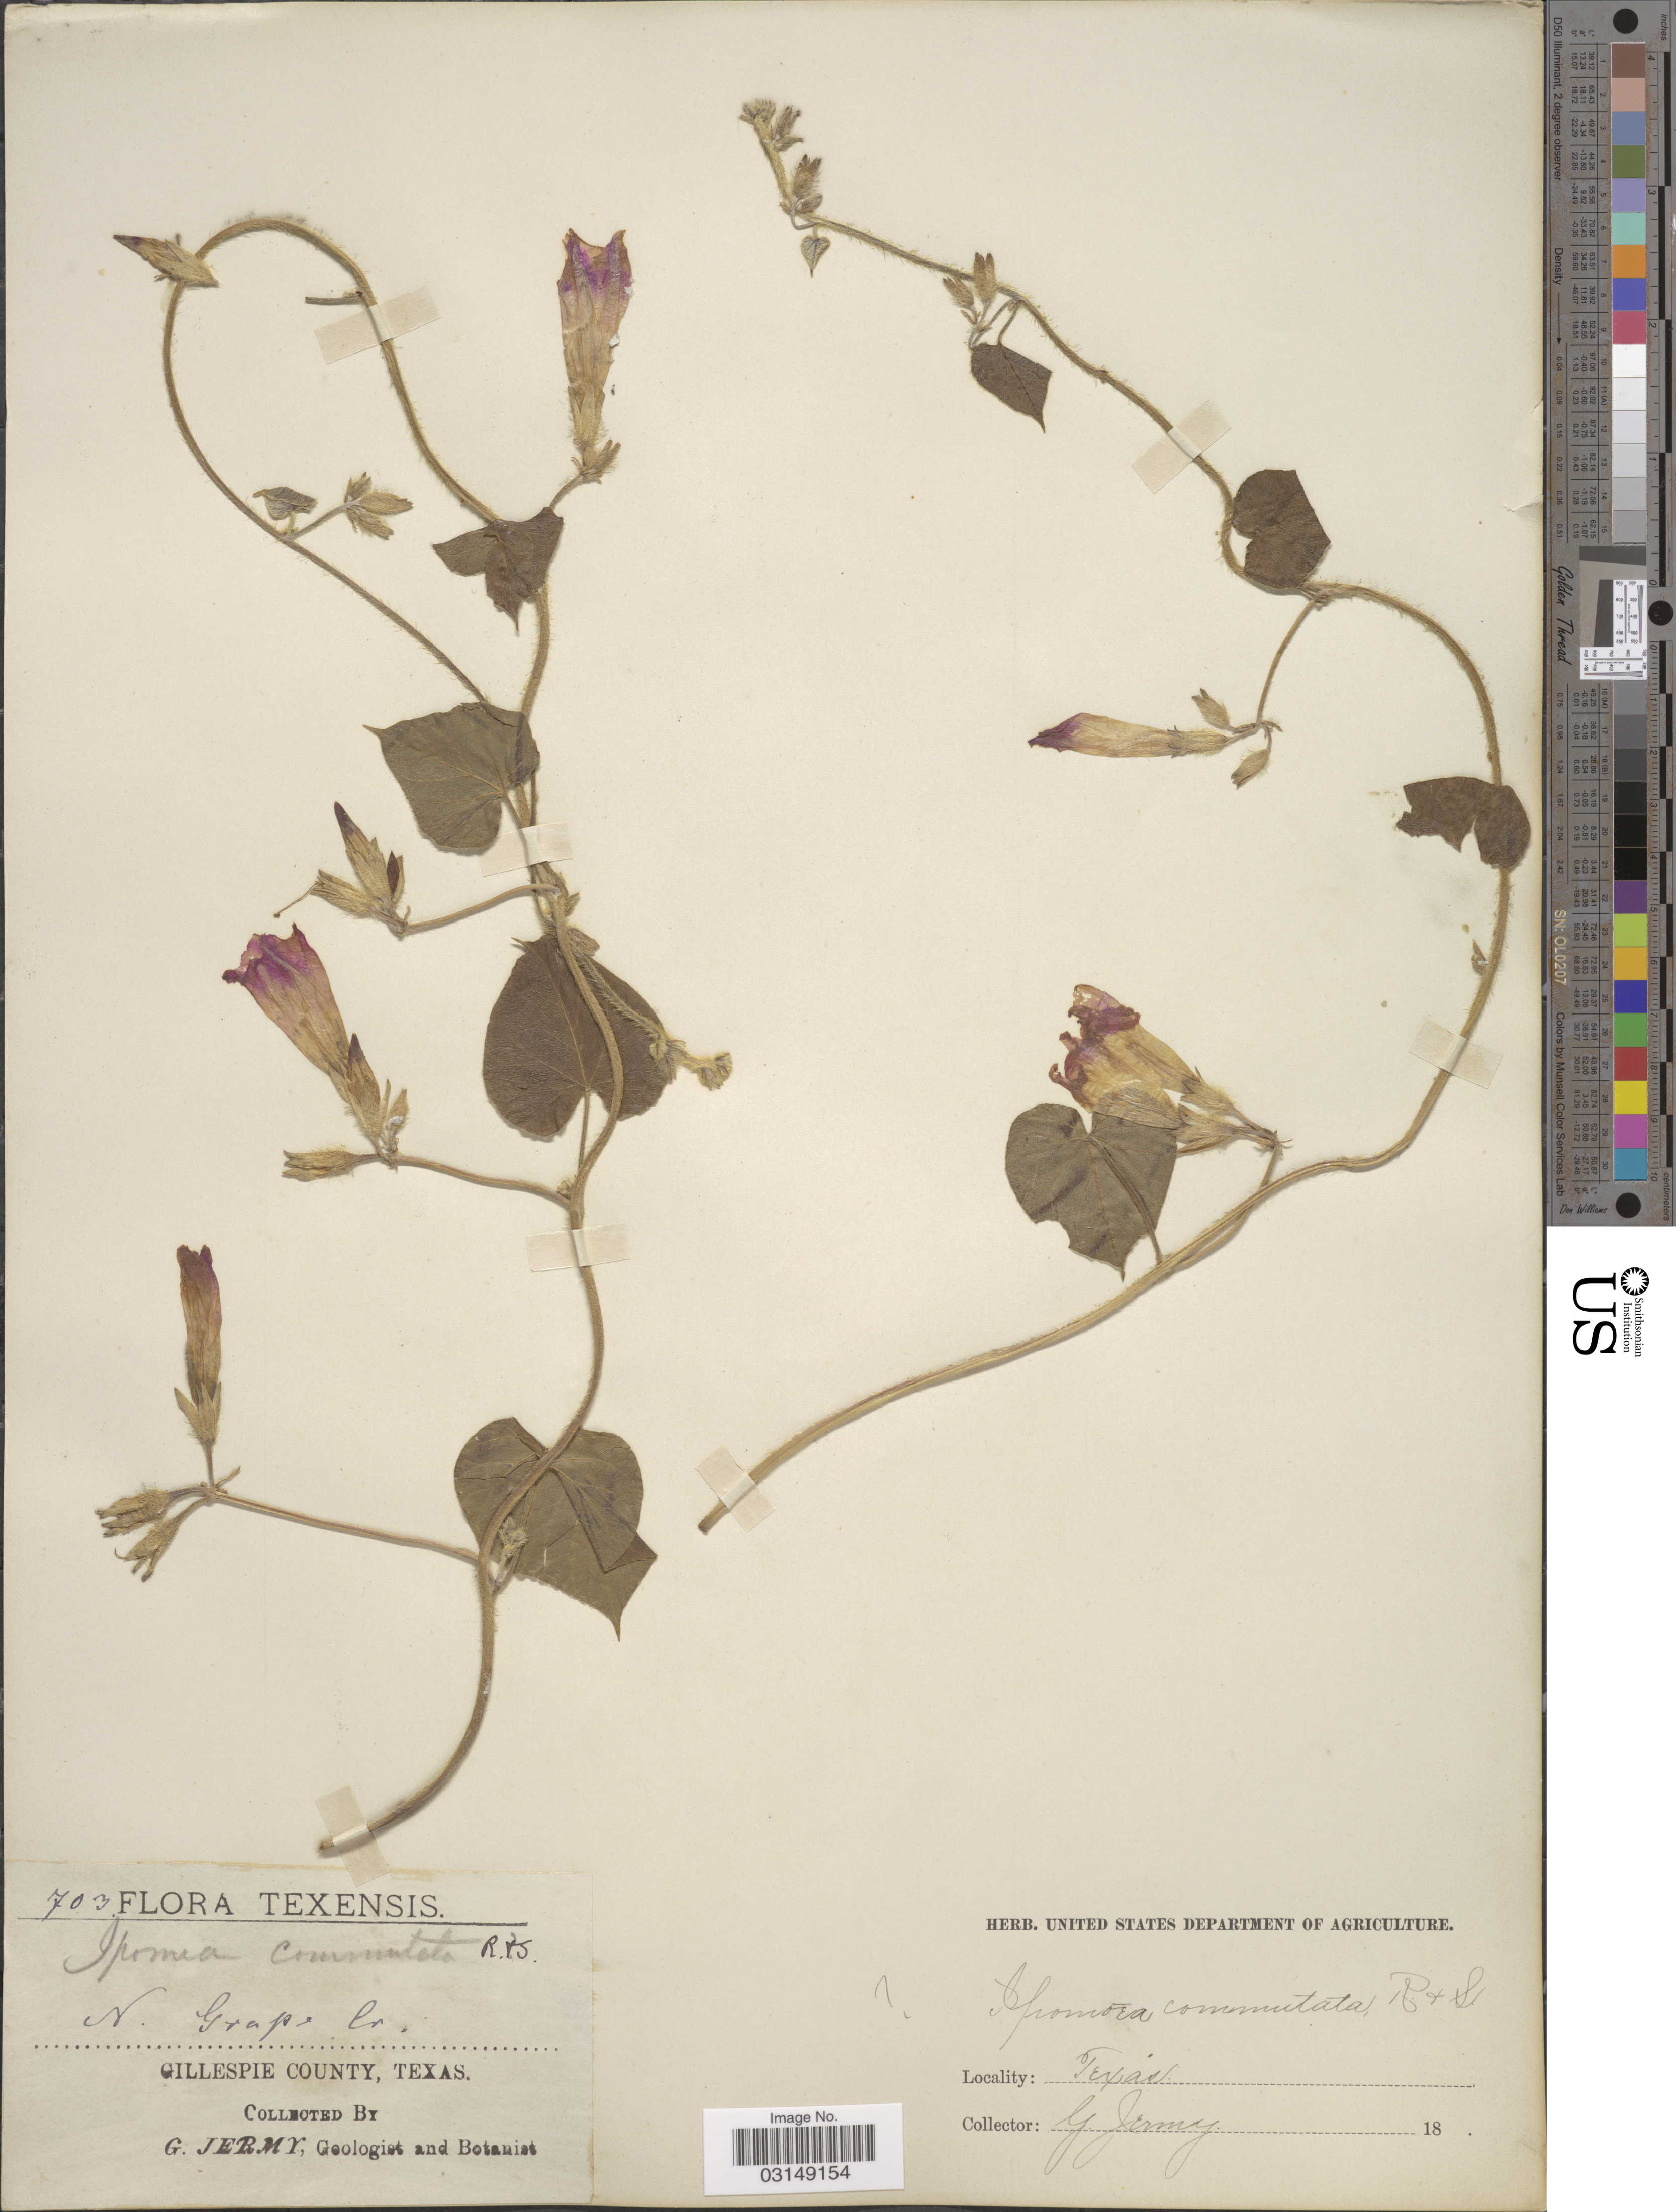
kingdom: Plantae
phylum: Tracheophyta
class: Magnoliopsida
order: Solanales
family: Convolvulaceae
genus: Ipomoea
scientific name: Ipomoea purpurea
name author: (L.) Roth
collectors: G. Jermy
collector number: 703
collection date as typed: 18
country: United States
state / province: Texas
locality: N. Grape Cr. Gillespie County.